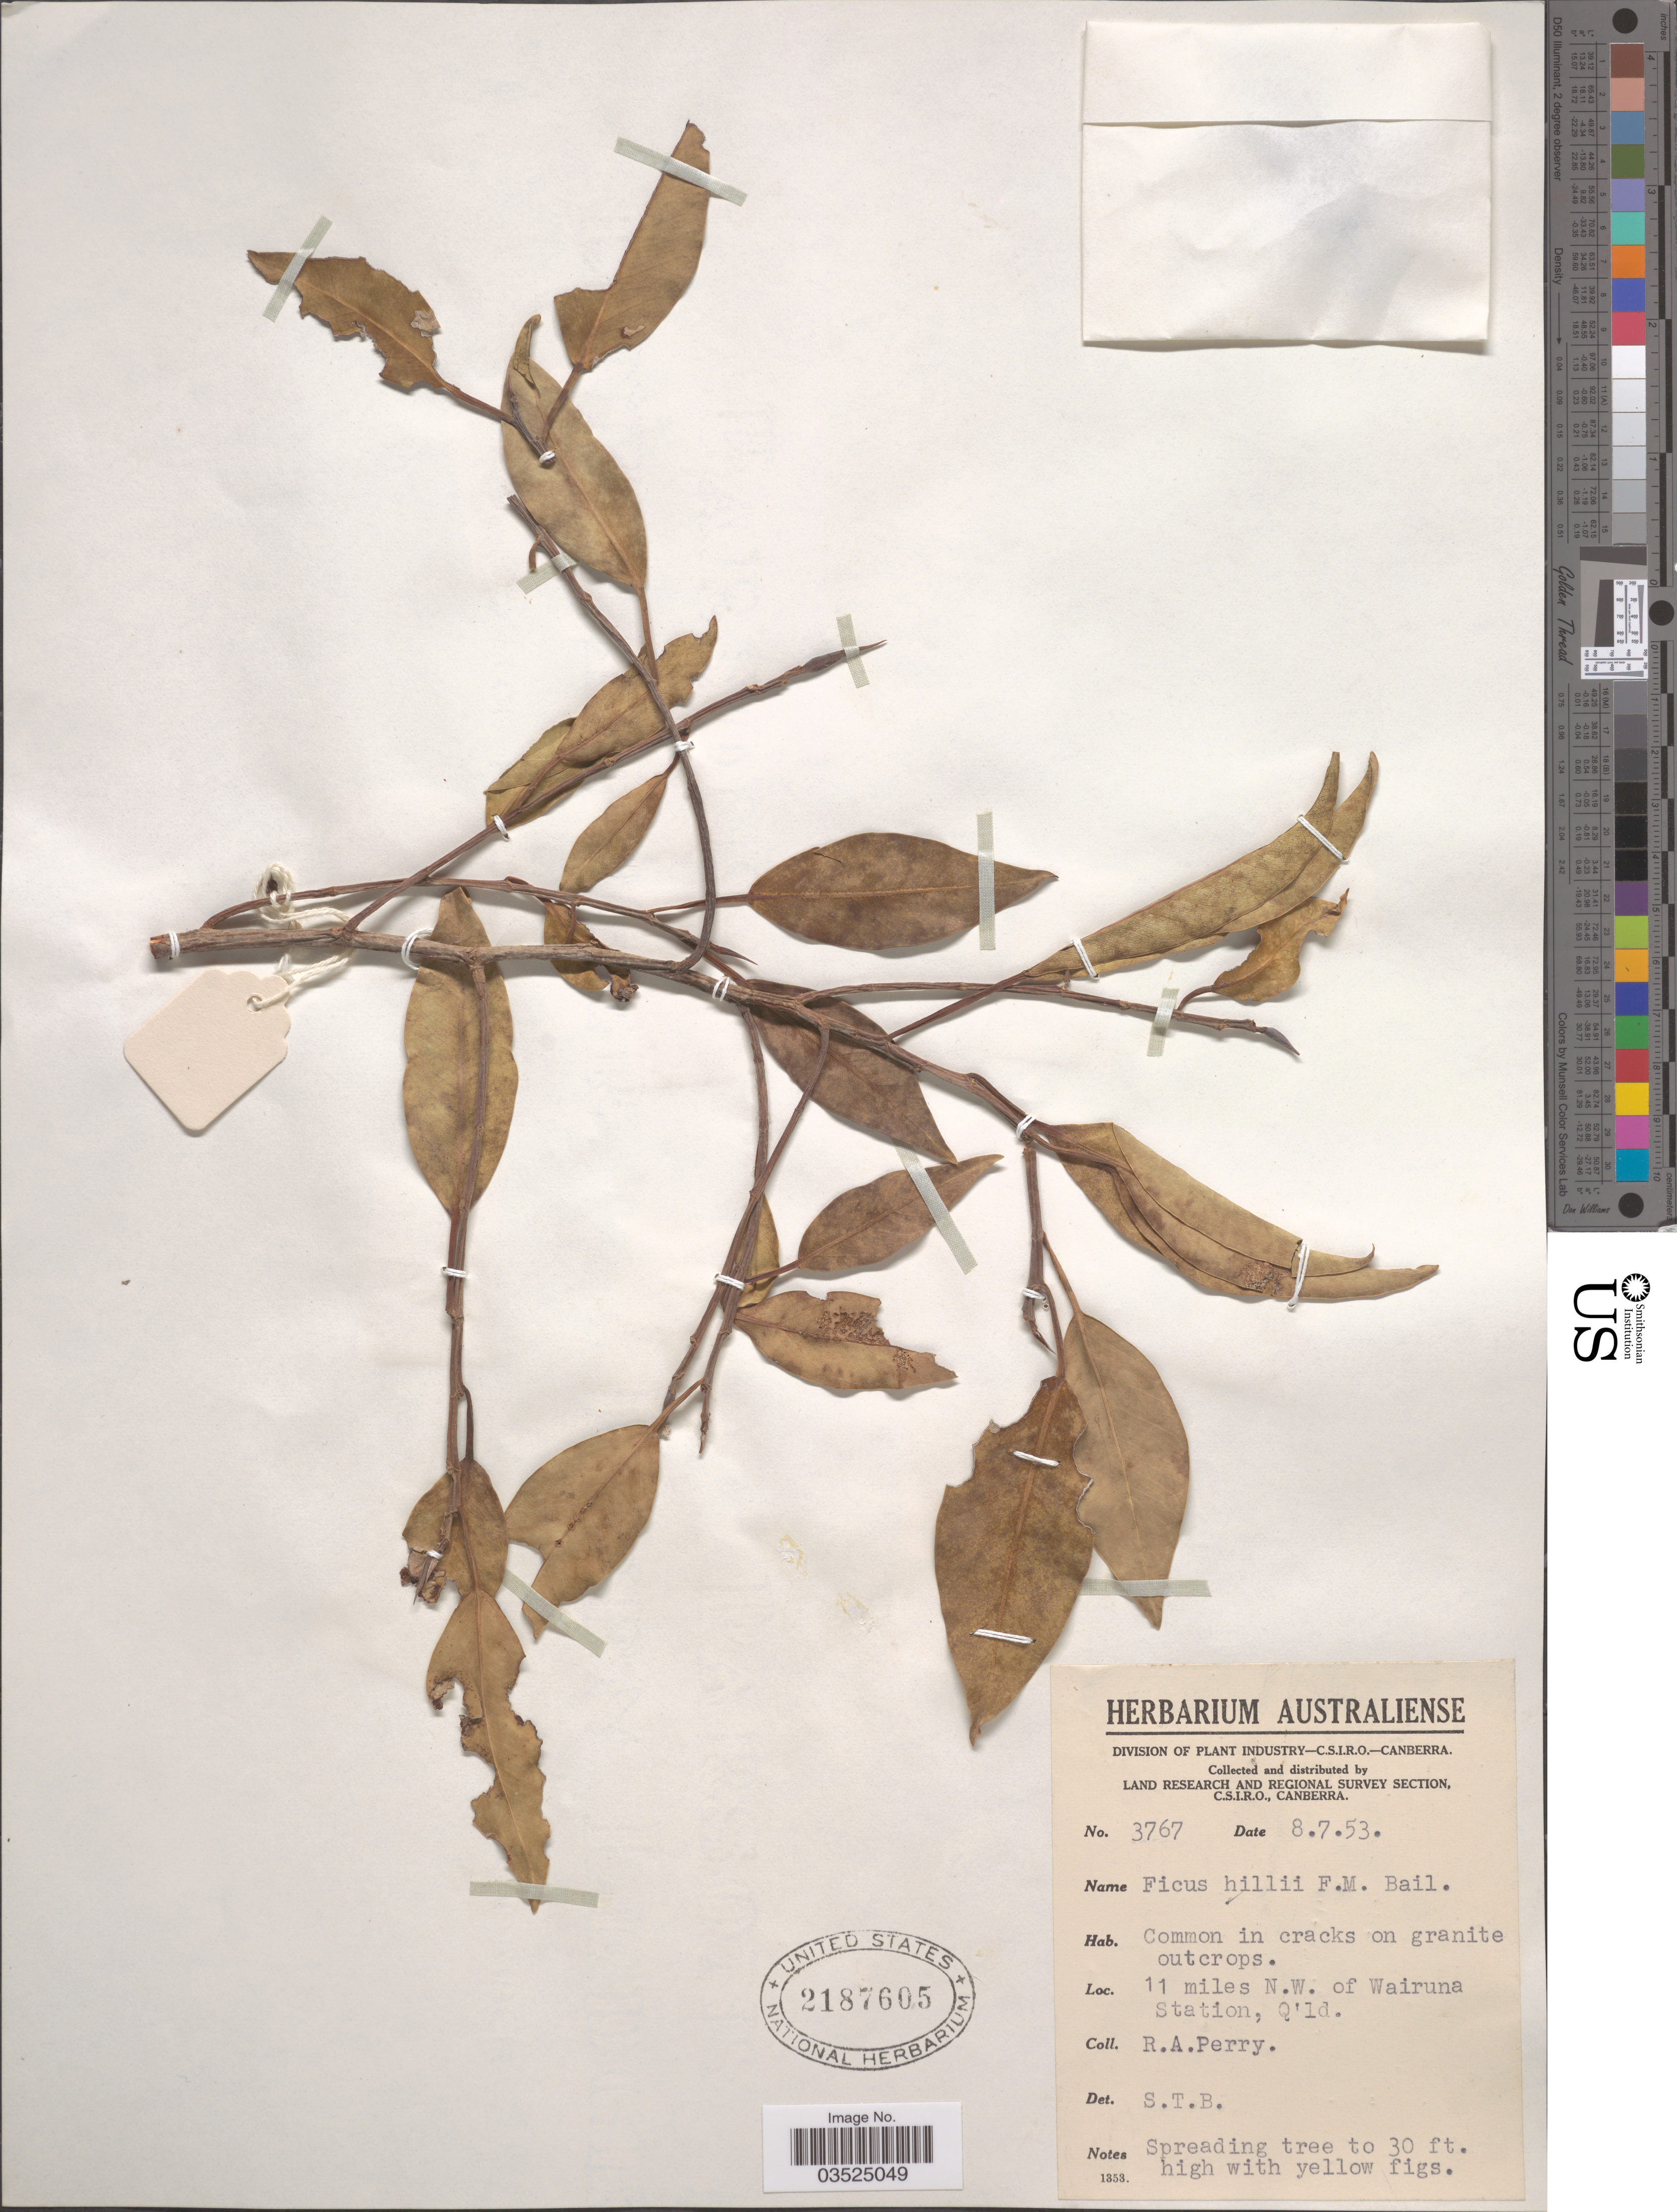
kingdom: Plantae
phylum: Tracheophyta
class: Magnoliopsida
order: Rosales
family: Moraceae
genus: Ficus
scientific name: Ficus hillii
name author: F.M. Bailey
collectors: Perry, R. A.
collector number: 3767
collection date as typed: Transcribed d/m/y: 8/7/53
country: Australia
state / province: Queensland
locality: Common in cracks on granite outcrops. 11 miles N.W. of Wairuna Station, Q'ld.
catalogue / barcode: US 2187605